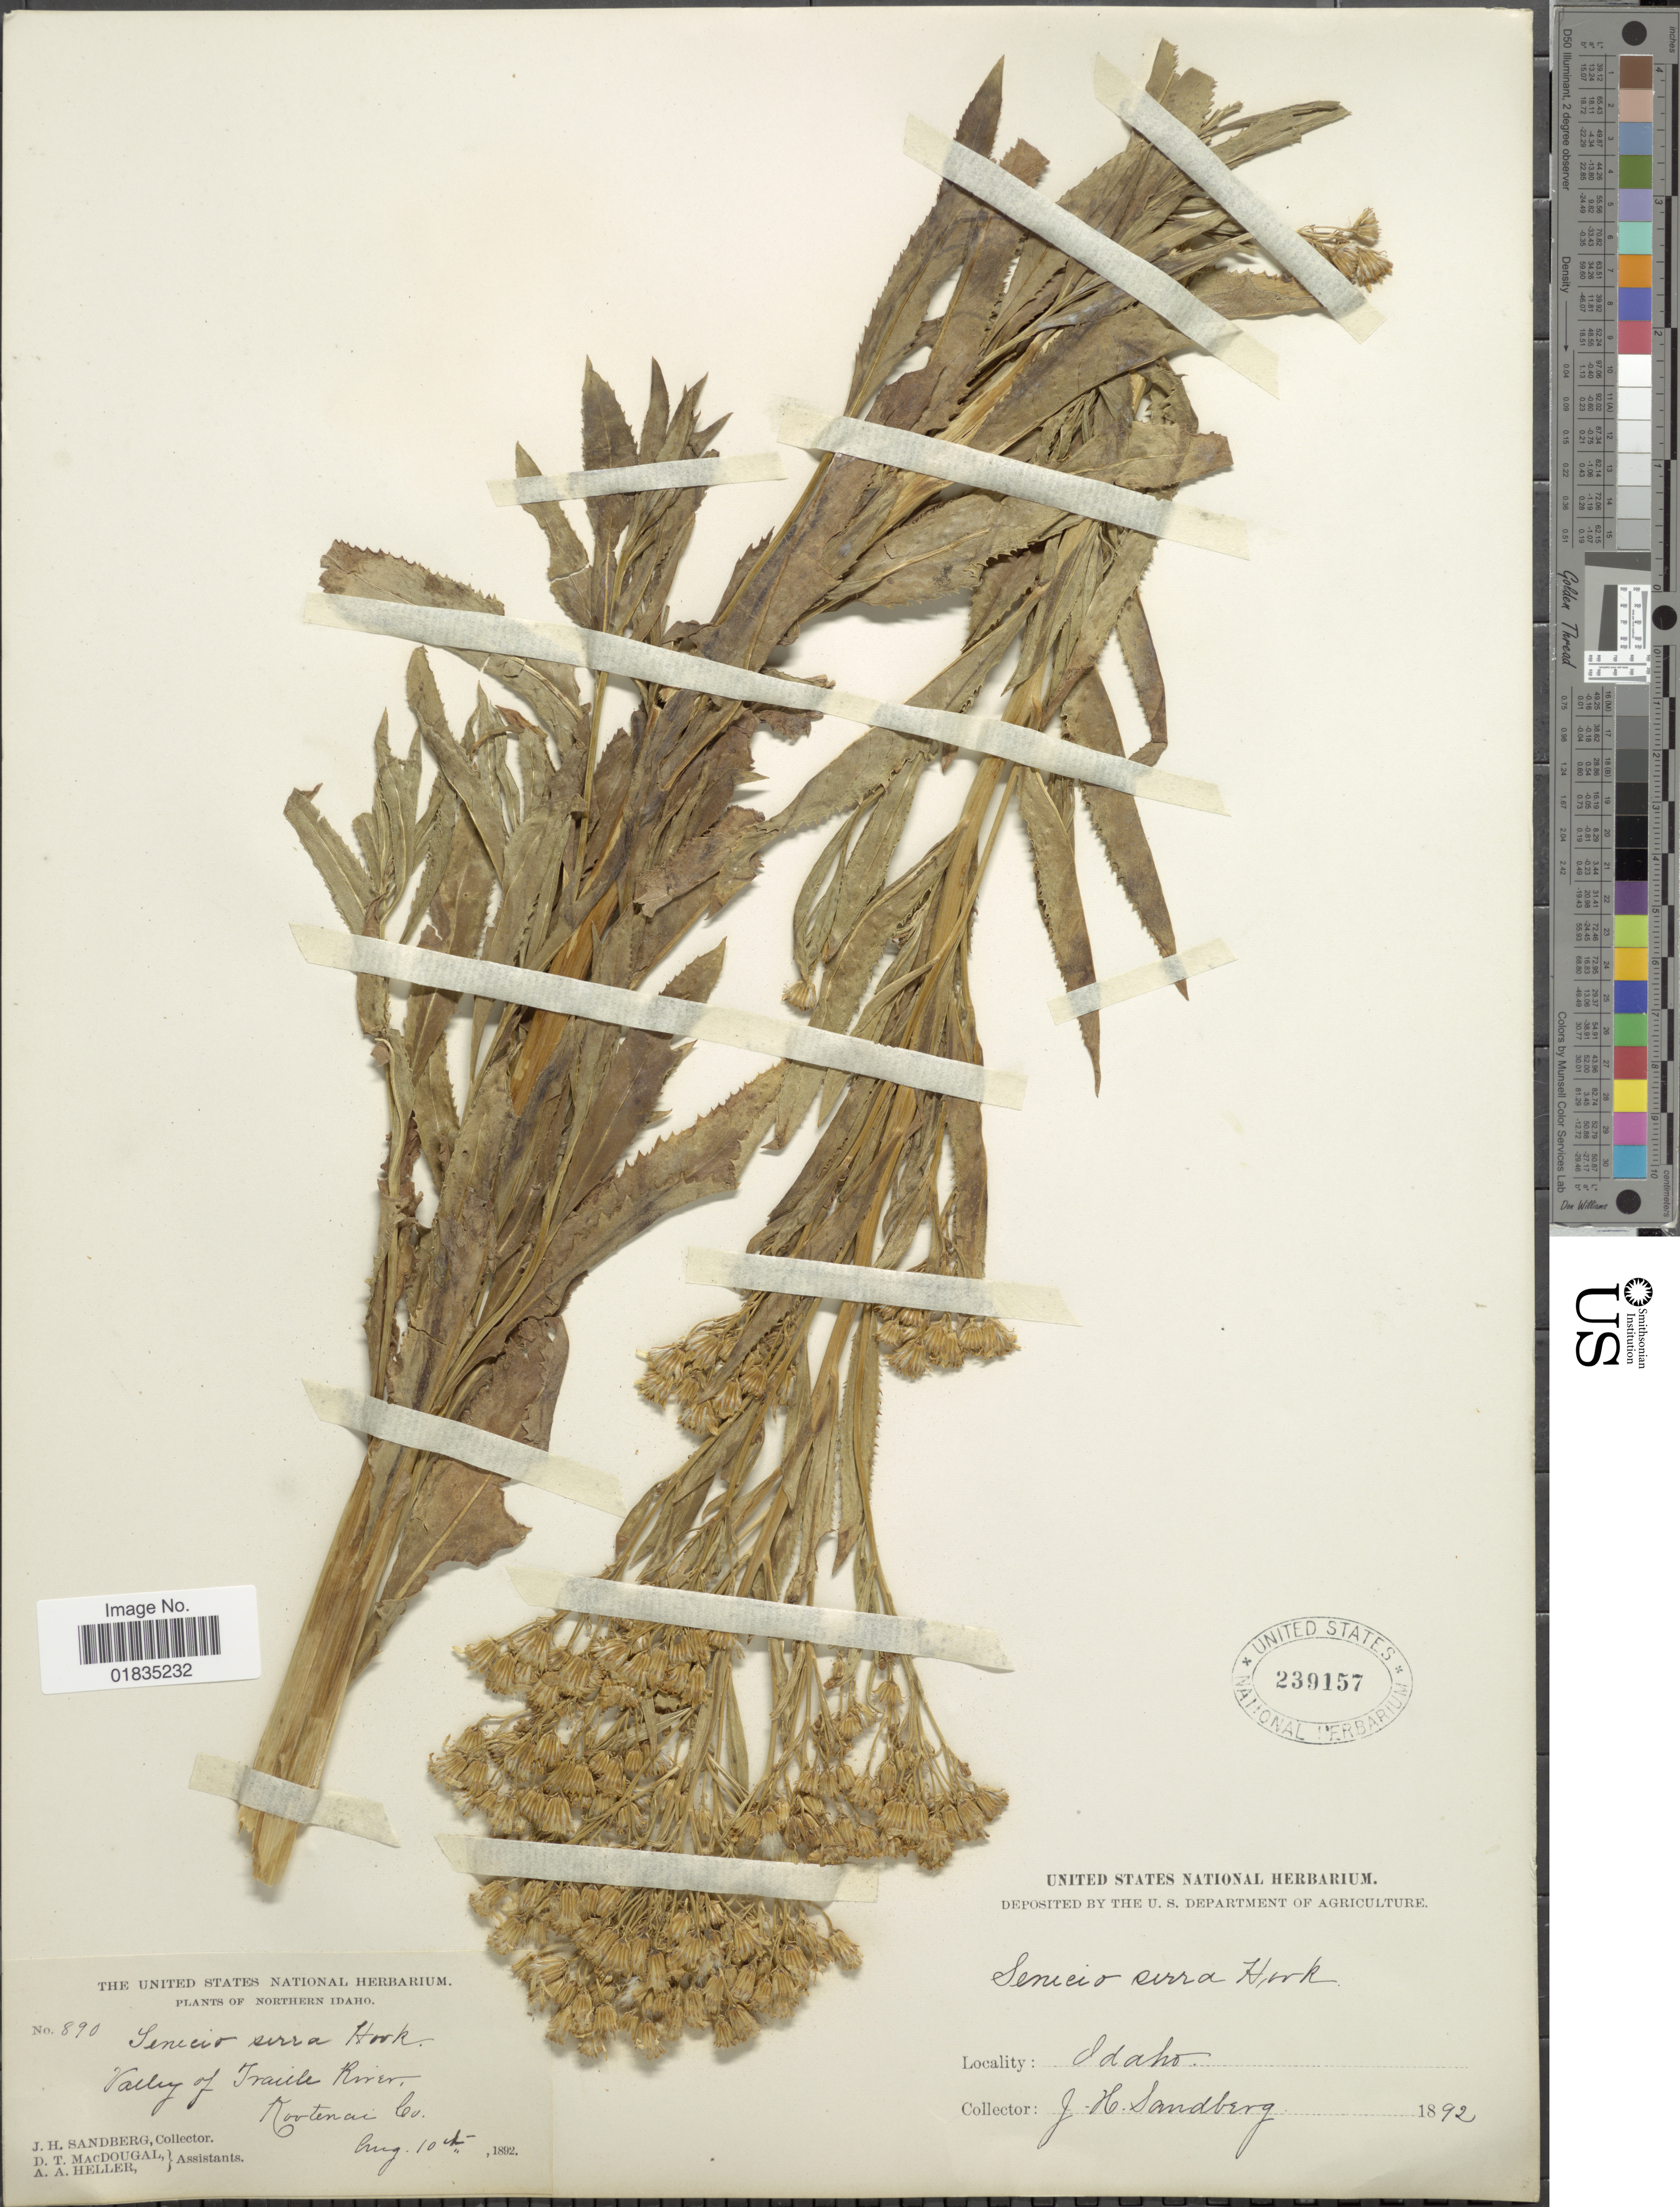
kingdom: Plantae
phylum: Tracheophyta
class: Magnoliopsida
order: Asterales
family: Asteraceae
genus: Senecio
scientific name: Senecio serra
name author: Hook.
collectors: J. H. Sandberg, D. T. MacDougal & A. A. Heller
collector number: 890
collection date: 1892-08-10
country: United States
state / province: Idaho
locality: Northern Idaho, Valley of Traile River, Kootenai Co.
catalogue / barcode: US 239157